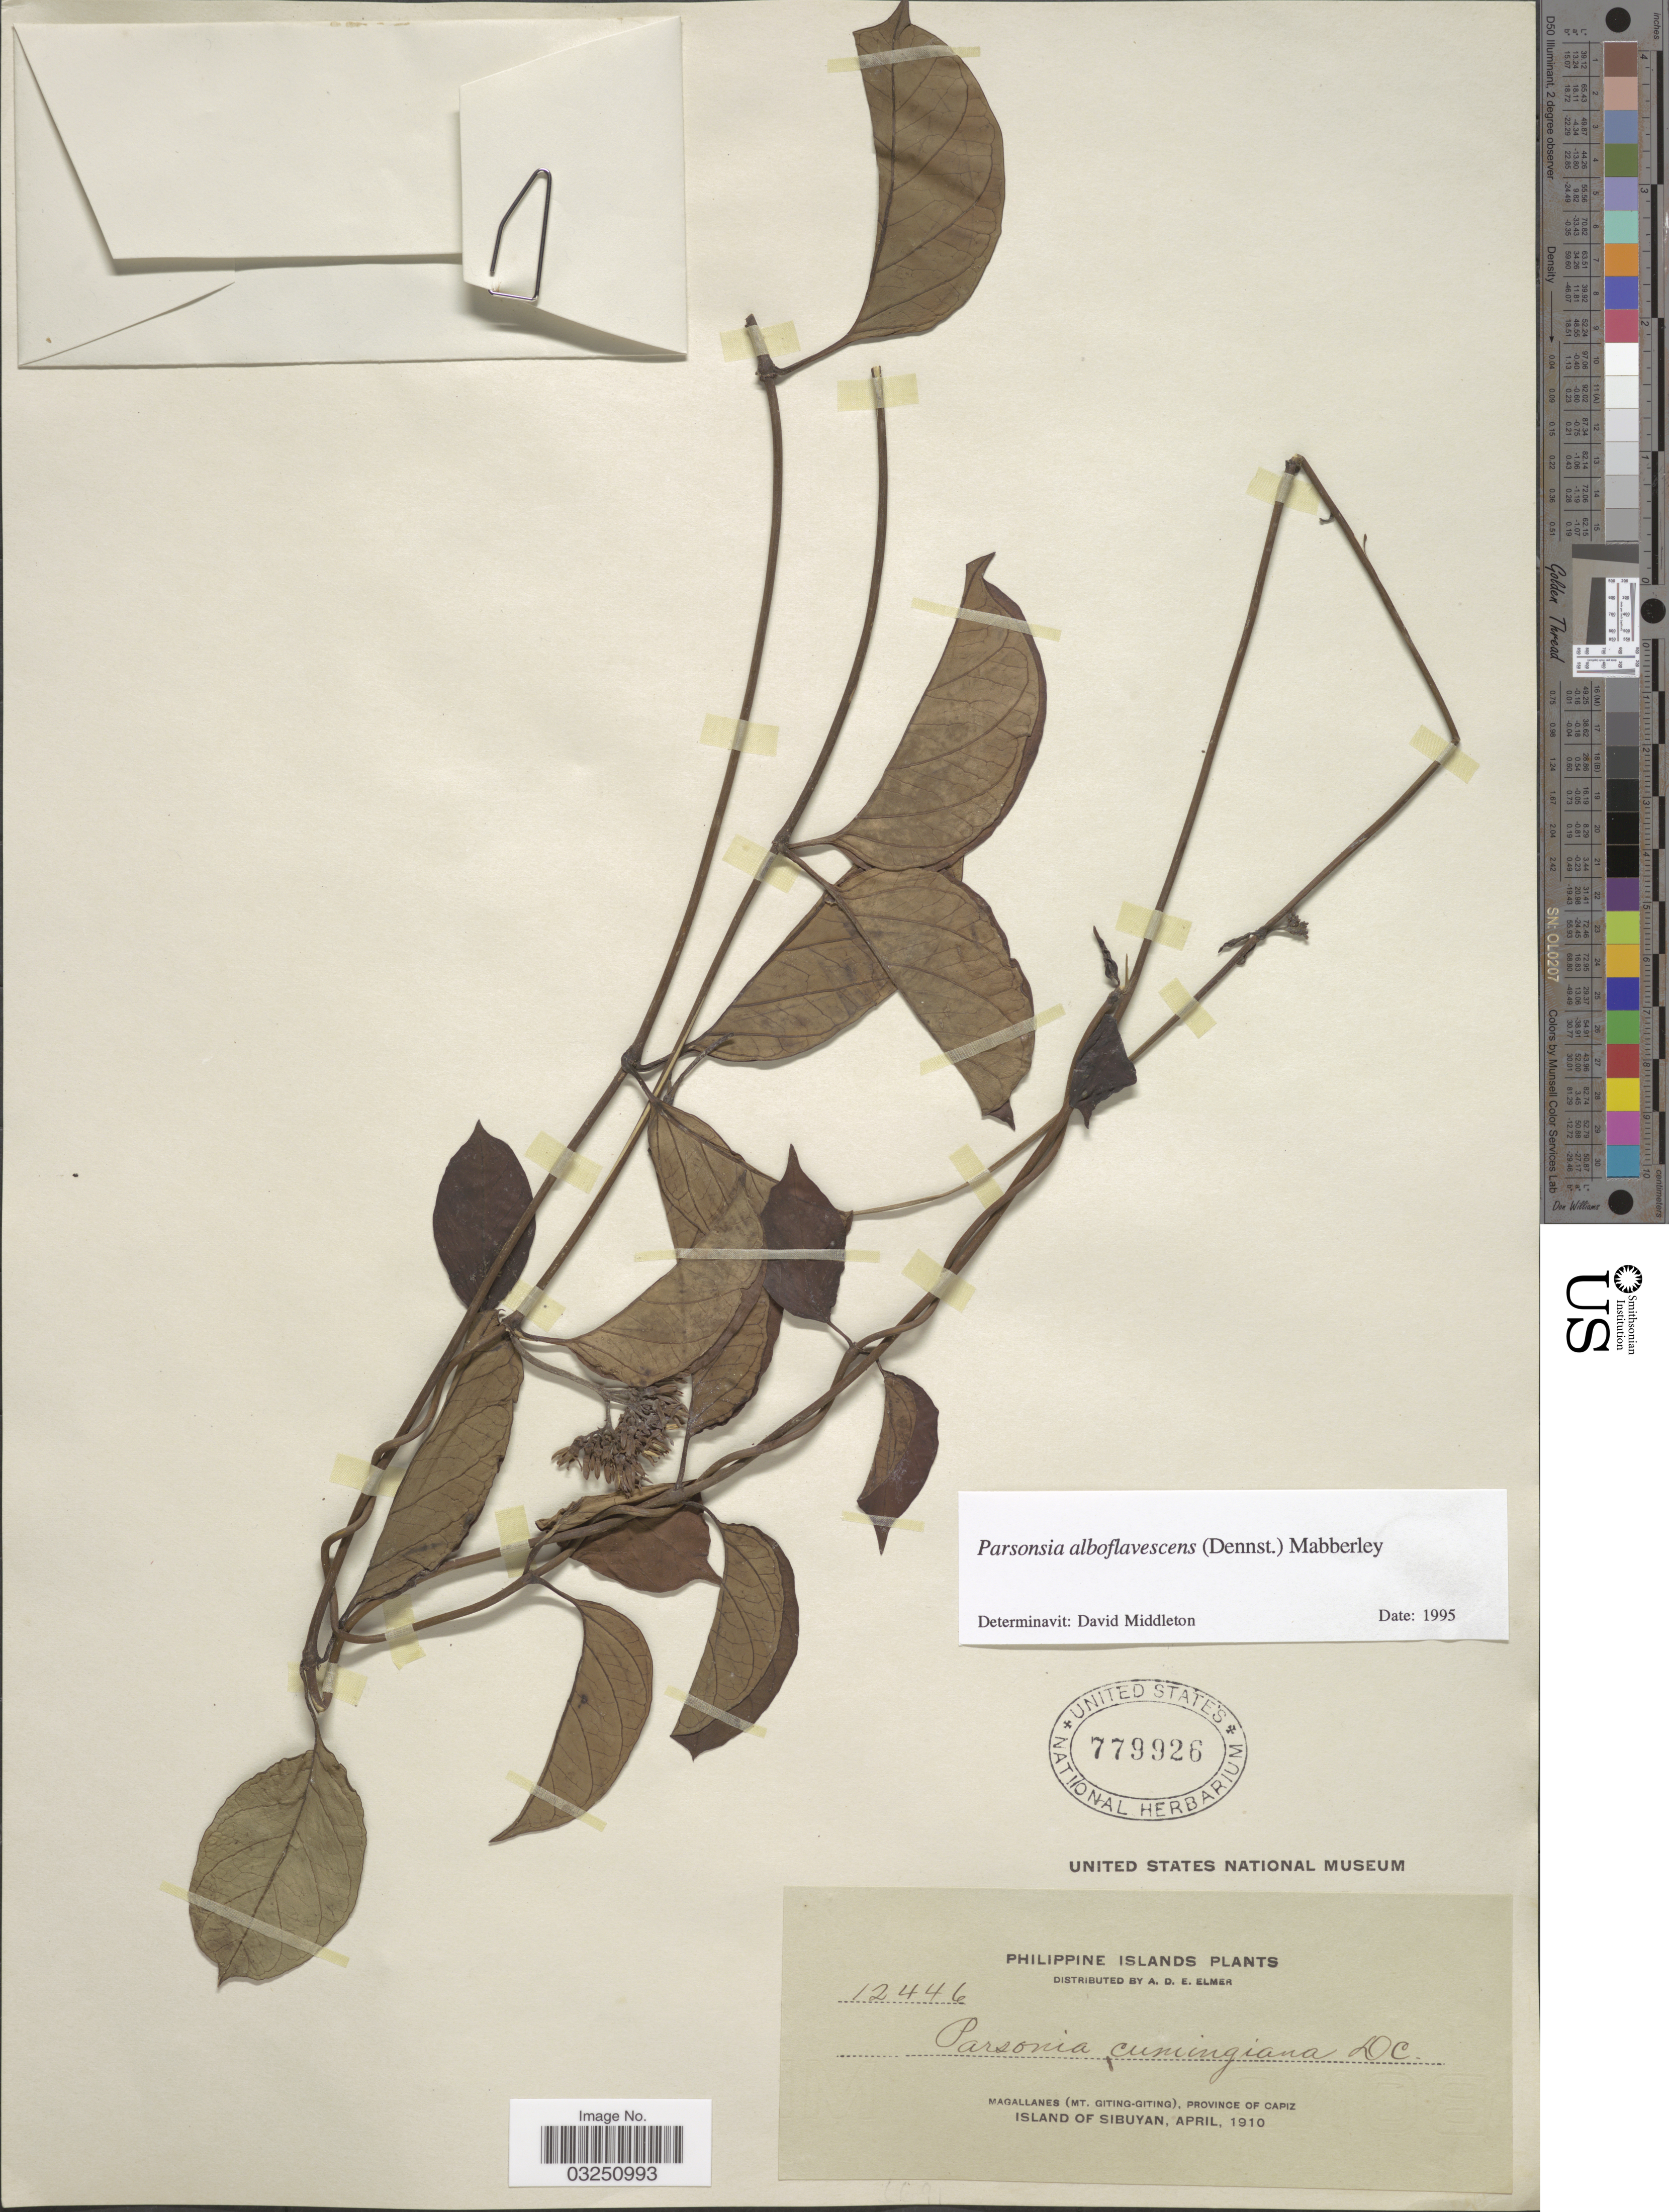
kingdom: Plantae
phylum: Tracheophyta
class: Magnoliopsida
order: Gentianales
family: Apocynaceae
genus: Parsonsia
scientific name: Parsonsia alboflavescens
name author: (Dennst.) Mabberley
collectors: A. D. E. Elmer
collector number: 12446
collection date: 1910-04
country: Philippines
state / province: Western Visayas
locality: Philippine Islands. Magallanes (Mt. Giting-Giting), Province of Capiz. Island of Sibuyan.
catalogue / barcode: US 779926